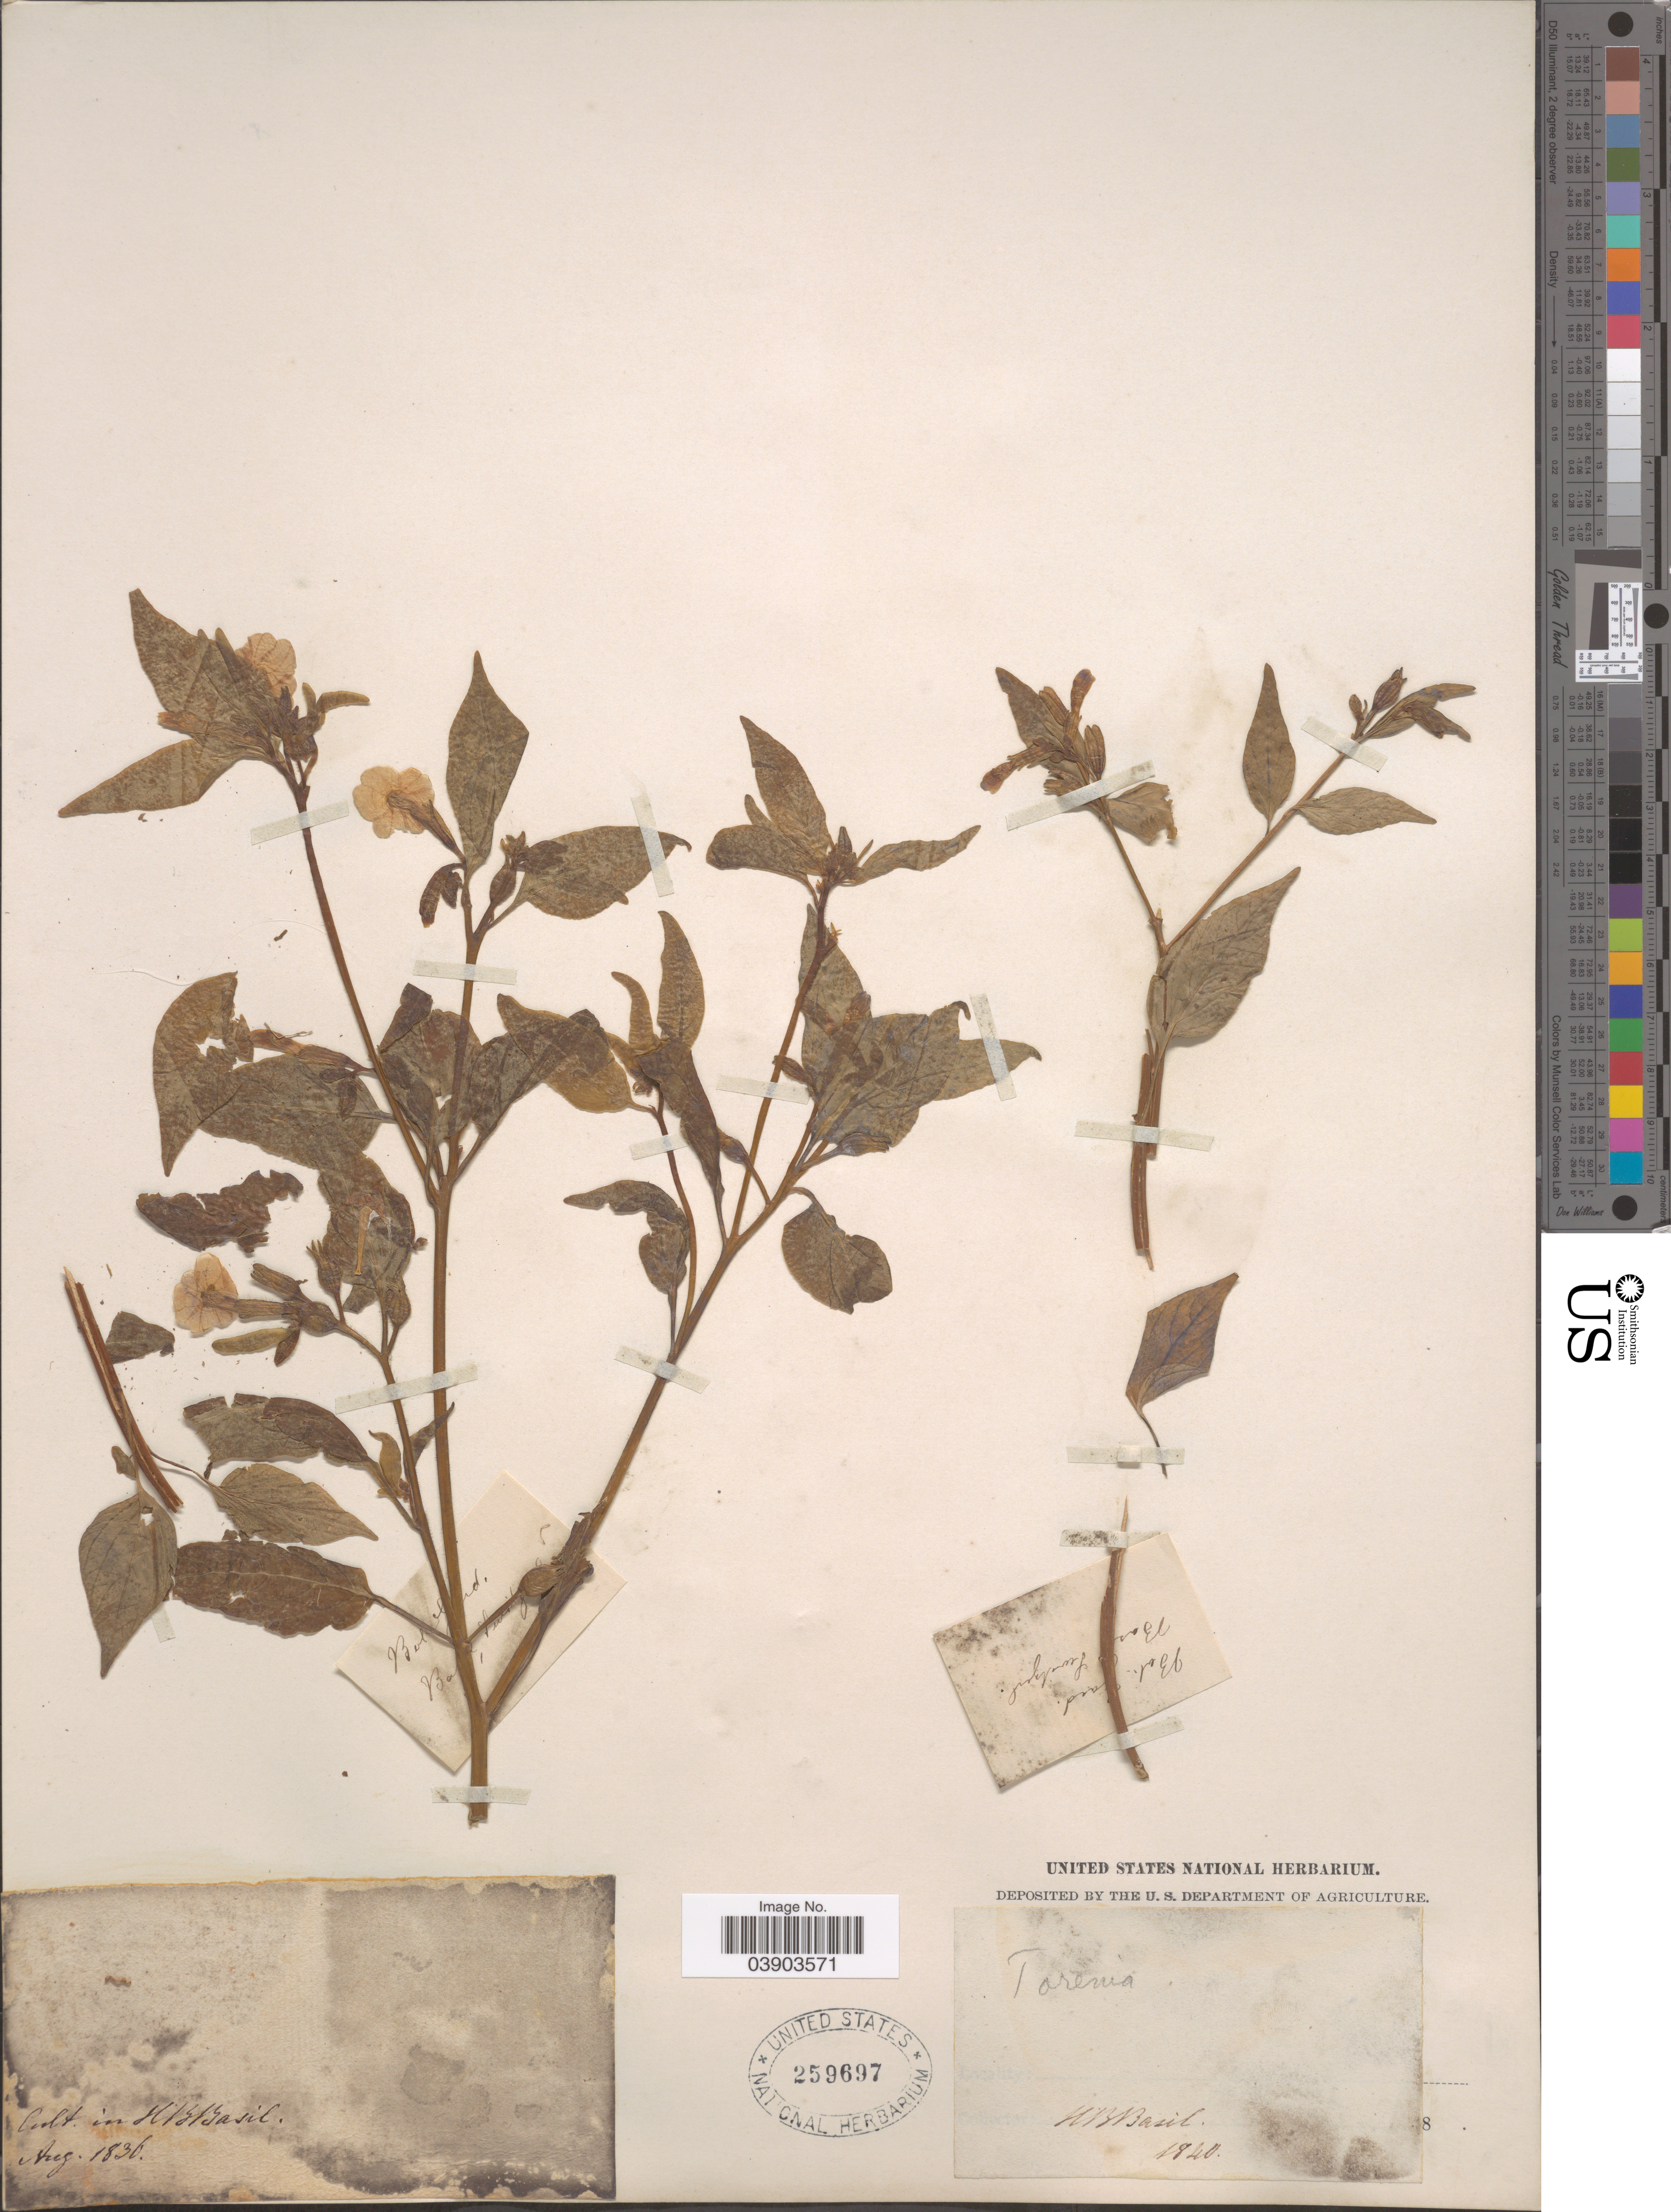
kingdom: Plantae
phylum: Tracheophyta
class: Magnoliopsida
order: Lamiales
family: Linderniaceae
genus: Torenia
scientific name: Torenia sp.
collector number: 1840?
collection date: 1836-08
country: Switzerland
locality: Cult. in H B Basil. Bot. Gard. Bas [illegible text].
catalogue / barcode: US 259697